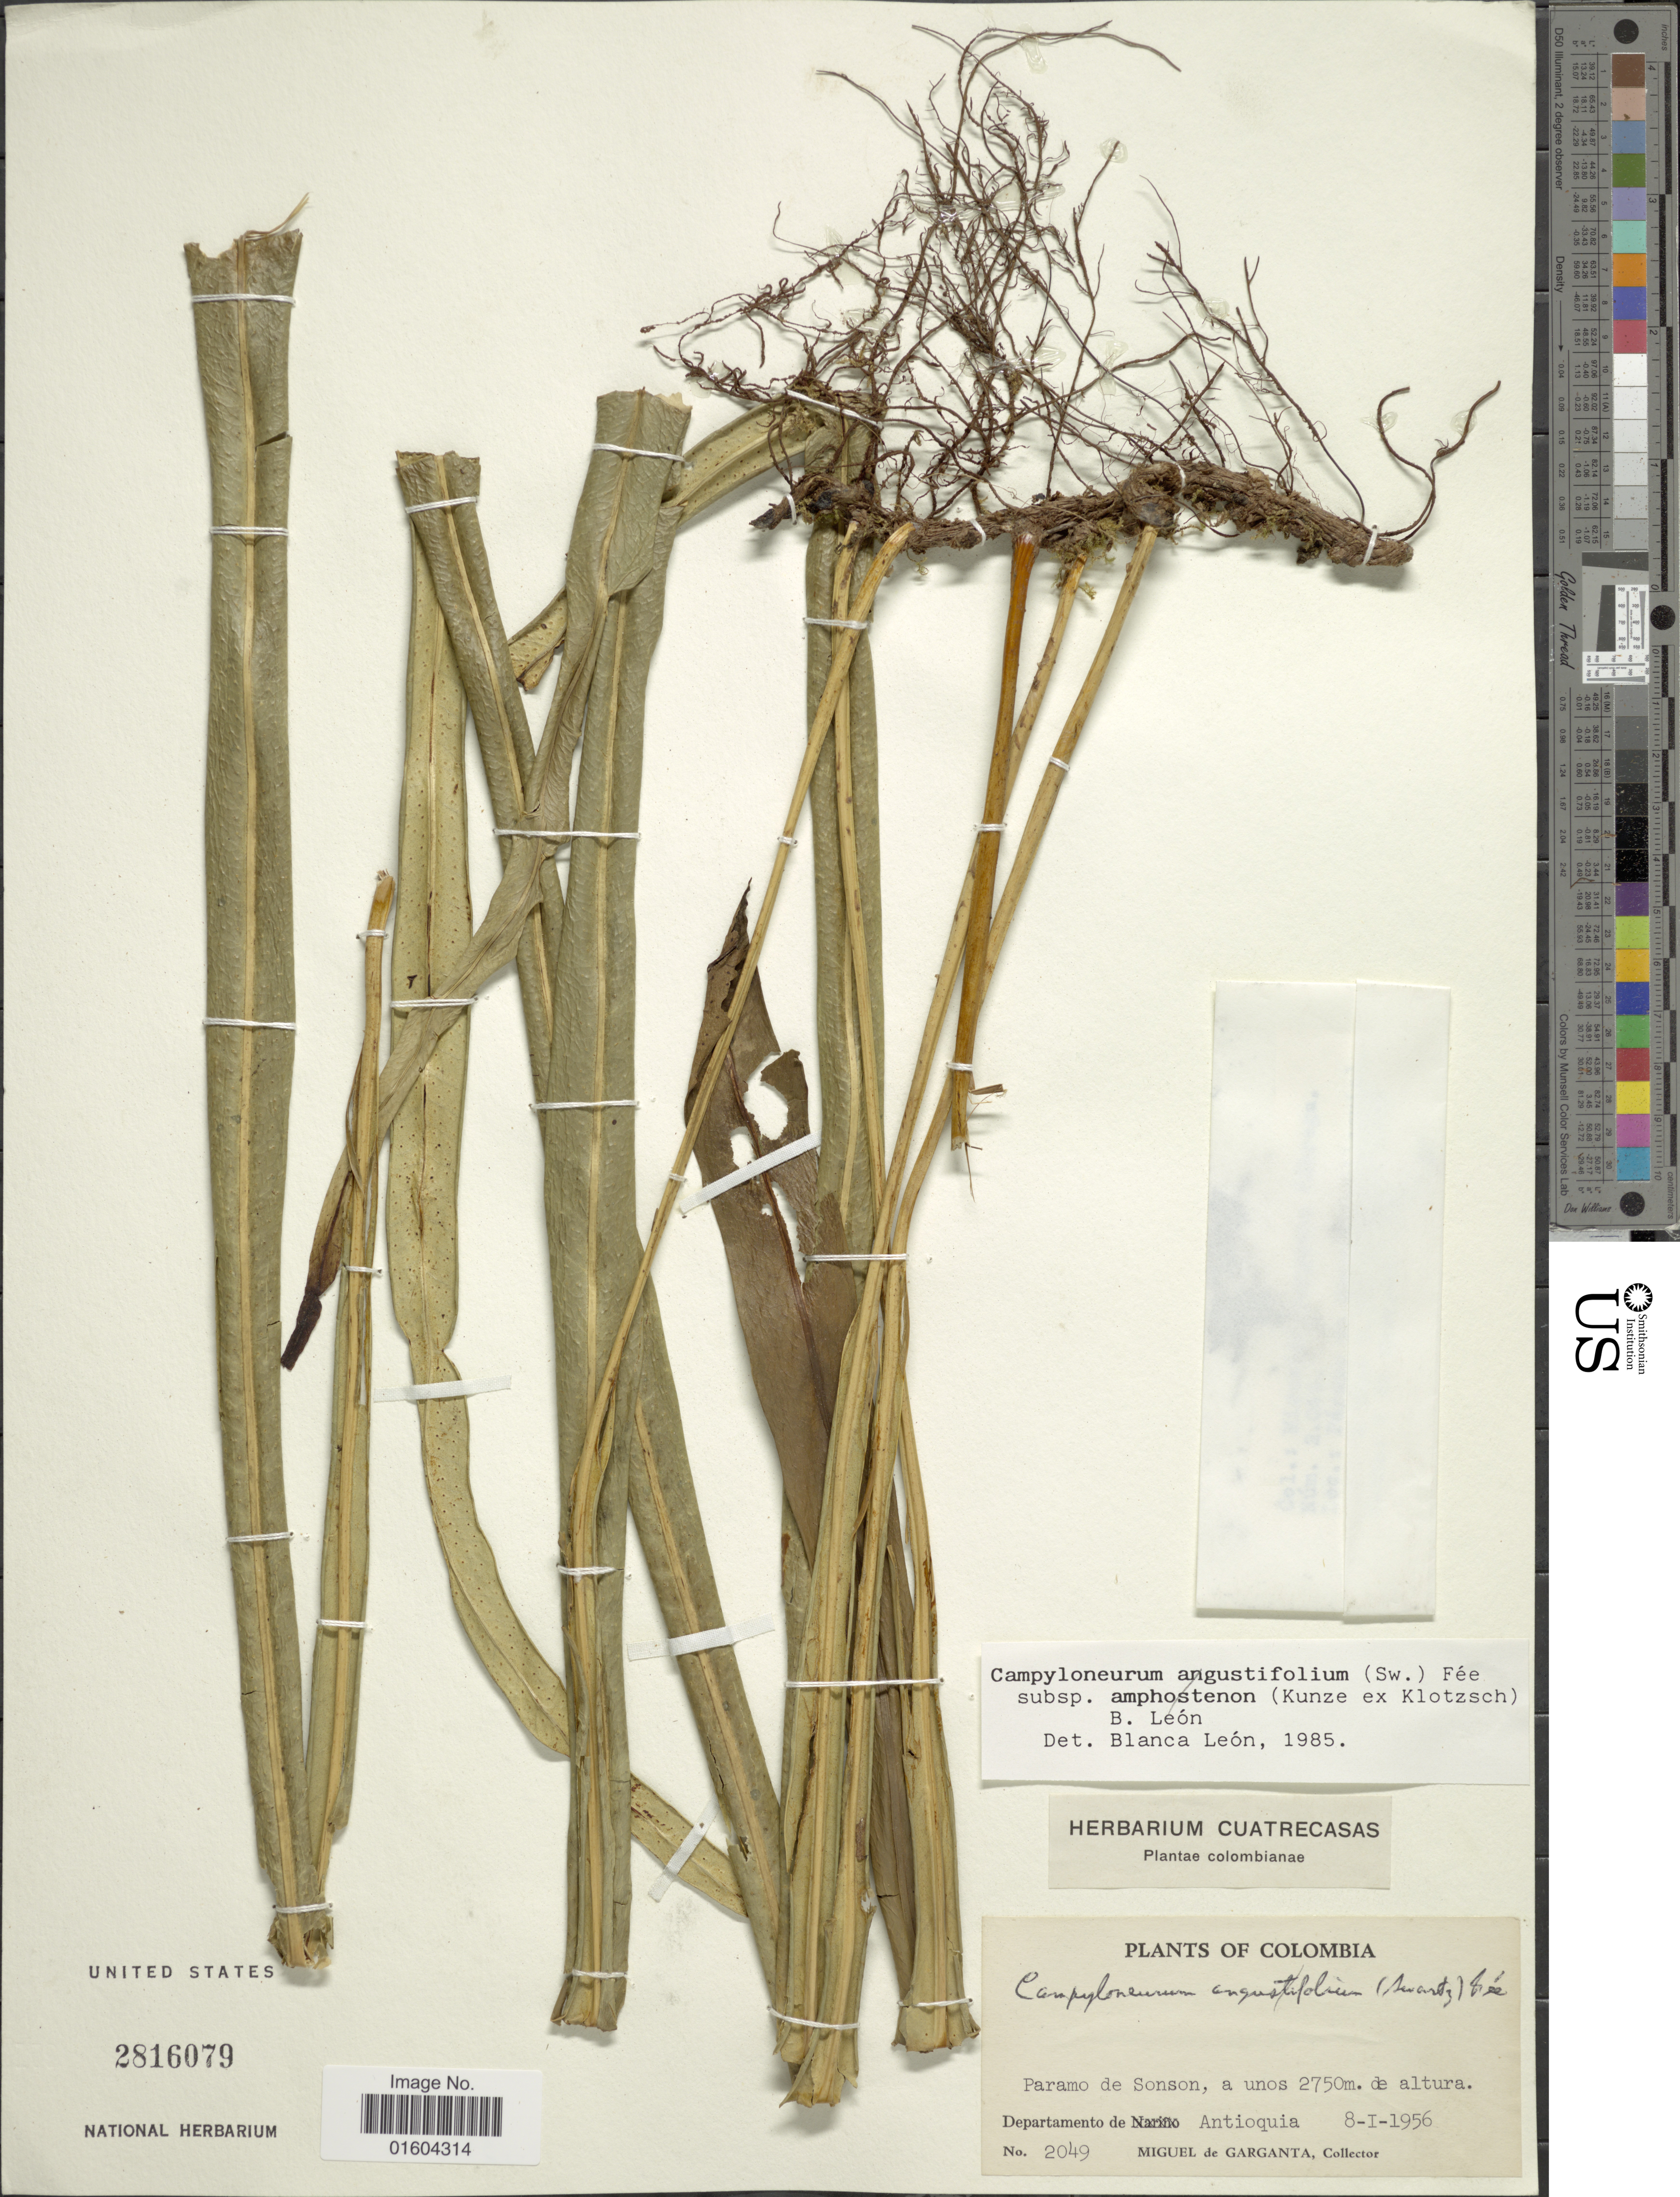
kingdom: Plantae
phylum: Tracheophyta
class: Polypodiopsida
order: Polypodiales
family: Polypodiaceae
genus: Campyloneurum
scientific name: Campyloneurum densifolium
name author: (Hieron.) Lellinger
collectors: M. Garganta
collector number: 2049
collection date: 1956-01-08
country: Colombia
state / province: Antioquia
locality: Colombia, Paramo de Sonson, Departamento de Antioquia.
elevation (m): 2750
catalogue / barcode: US 2816079